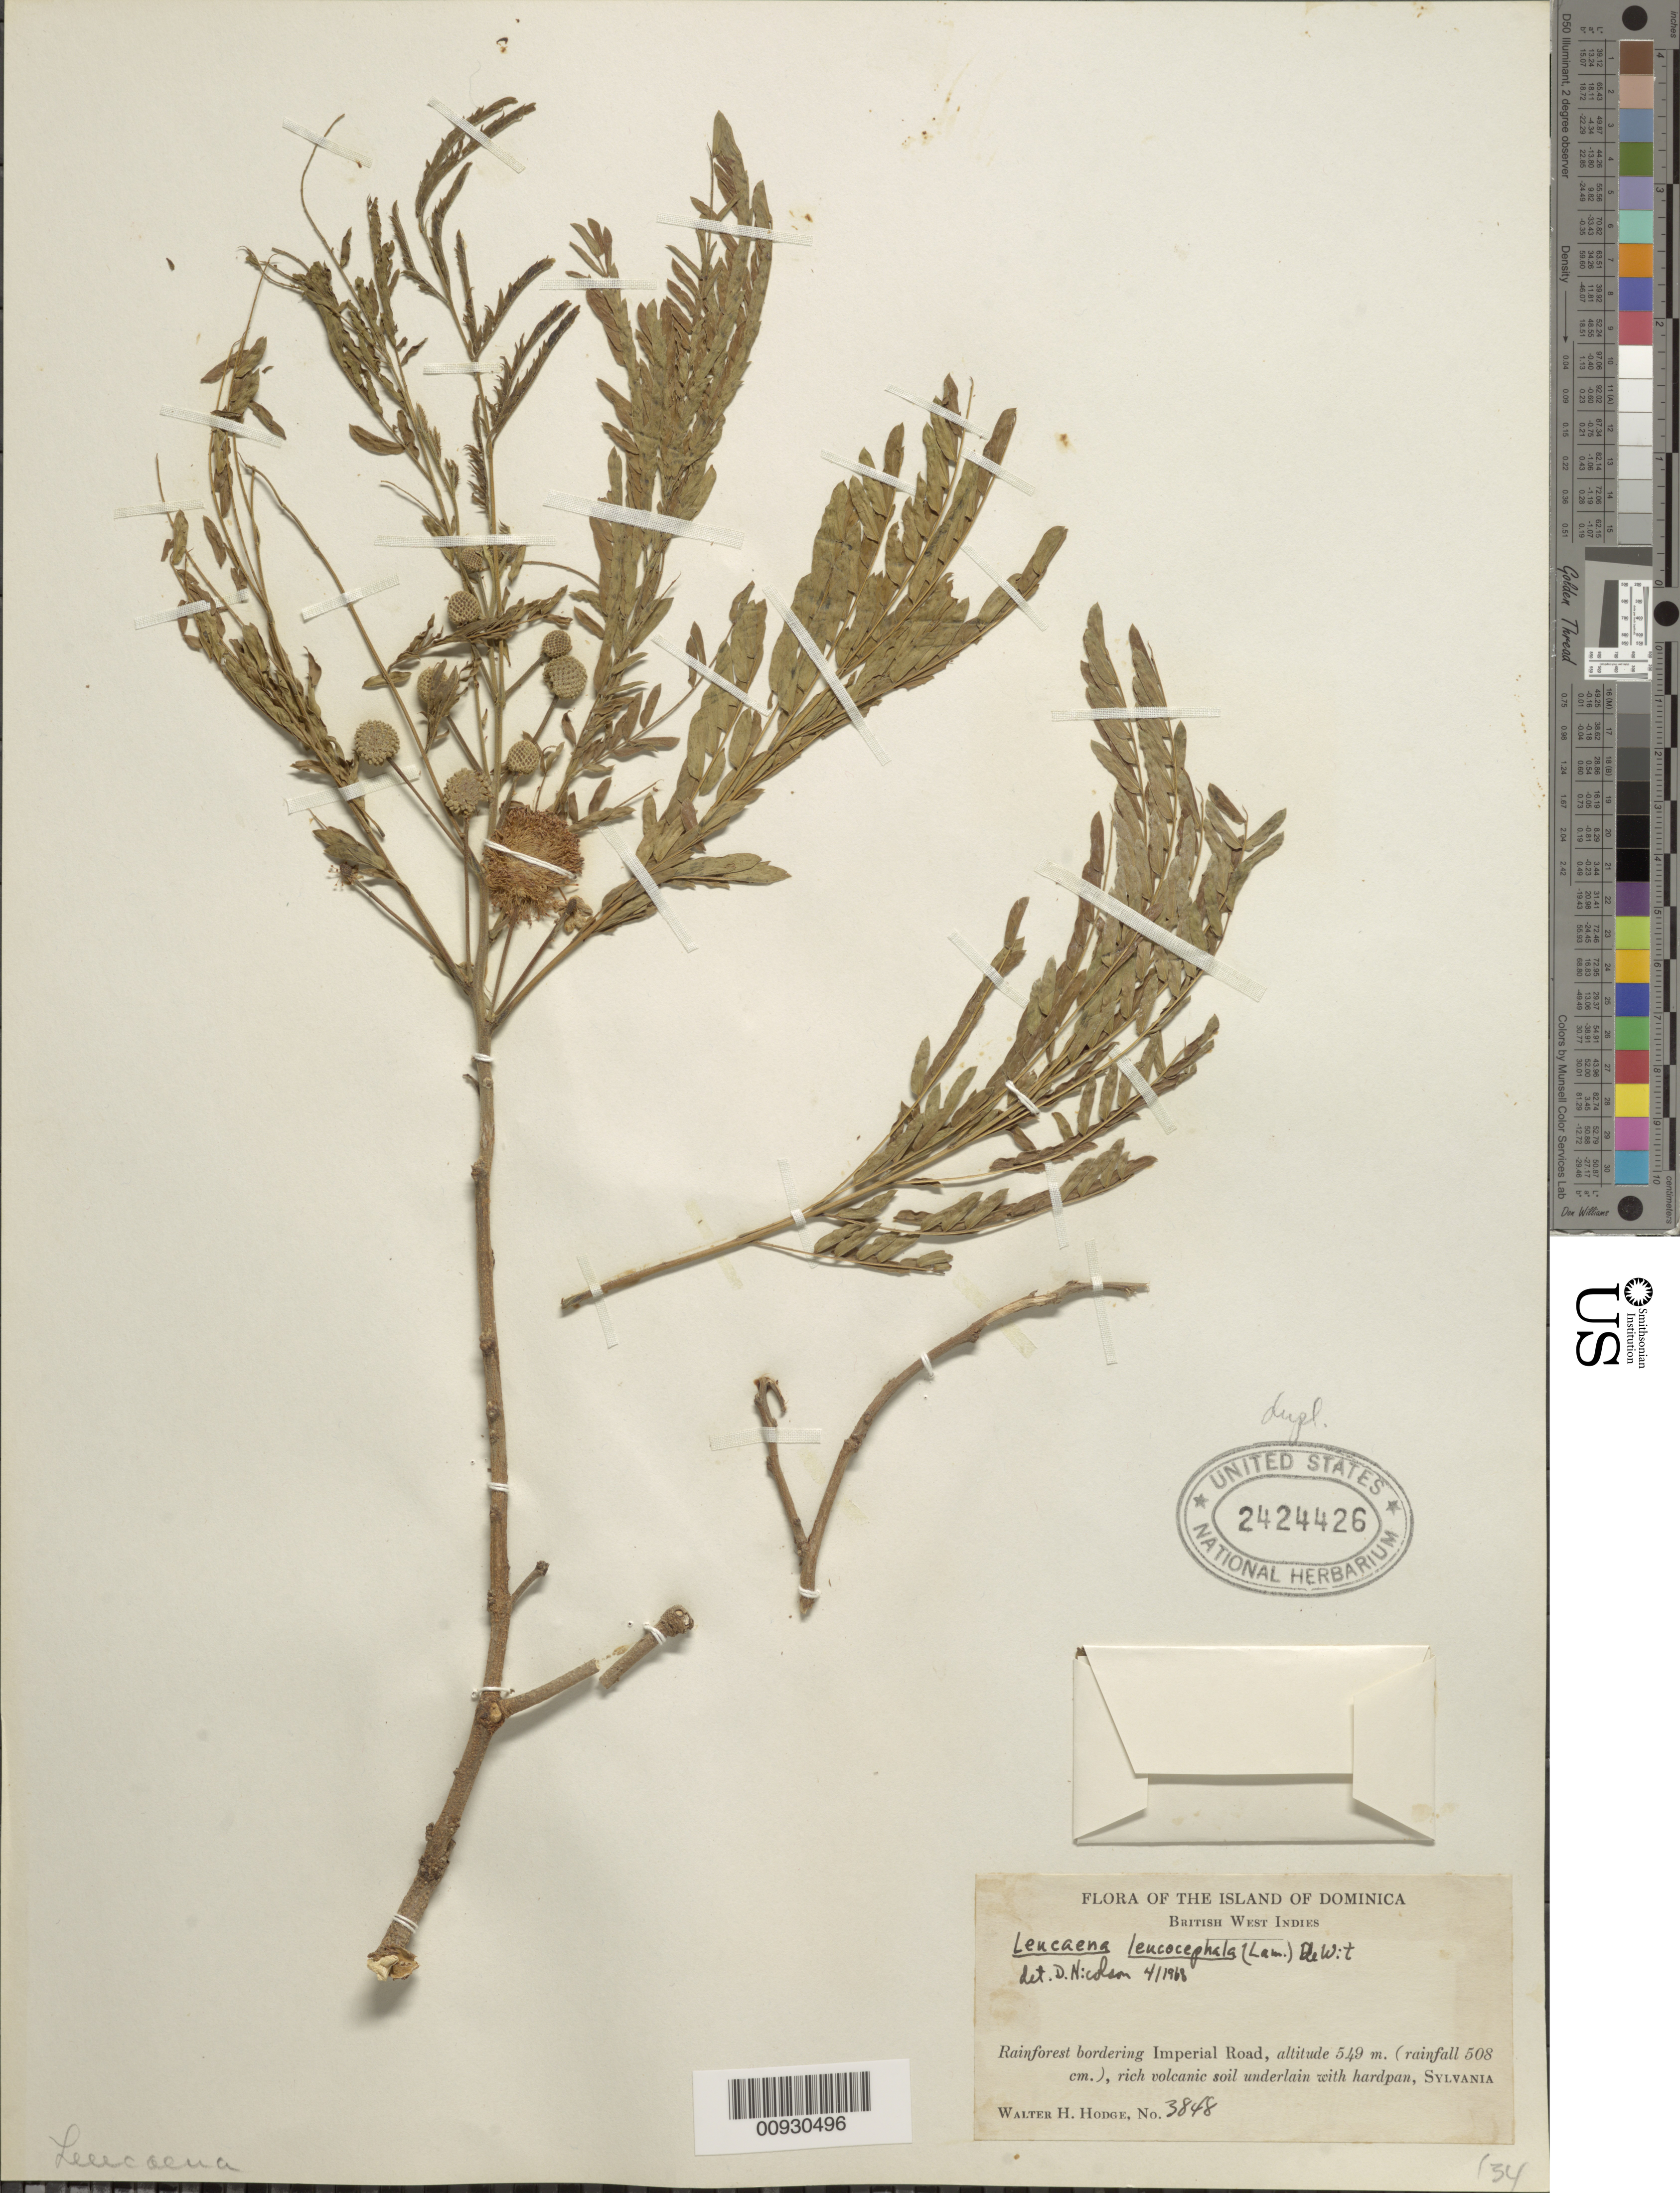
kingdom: Plantae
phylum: Tracheophyta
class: Magnoliopsida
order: Fabales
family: Fabaceae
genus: Leucaena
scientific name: Leucaena leucocephala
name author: (Lam.) de Wit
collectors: W. Hodge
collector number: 3848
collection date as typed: Apr 1968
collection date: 1968-04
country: Dominica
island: Dominica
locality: rainforest bordering Imperial Rd. rich volcanic soil underlain with hardpan, Sylvania (rainfall 508 cm.)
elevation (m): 549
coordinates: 0 N, 0 E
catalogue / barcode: US 2424426